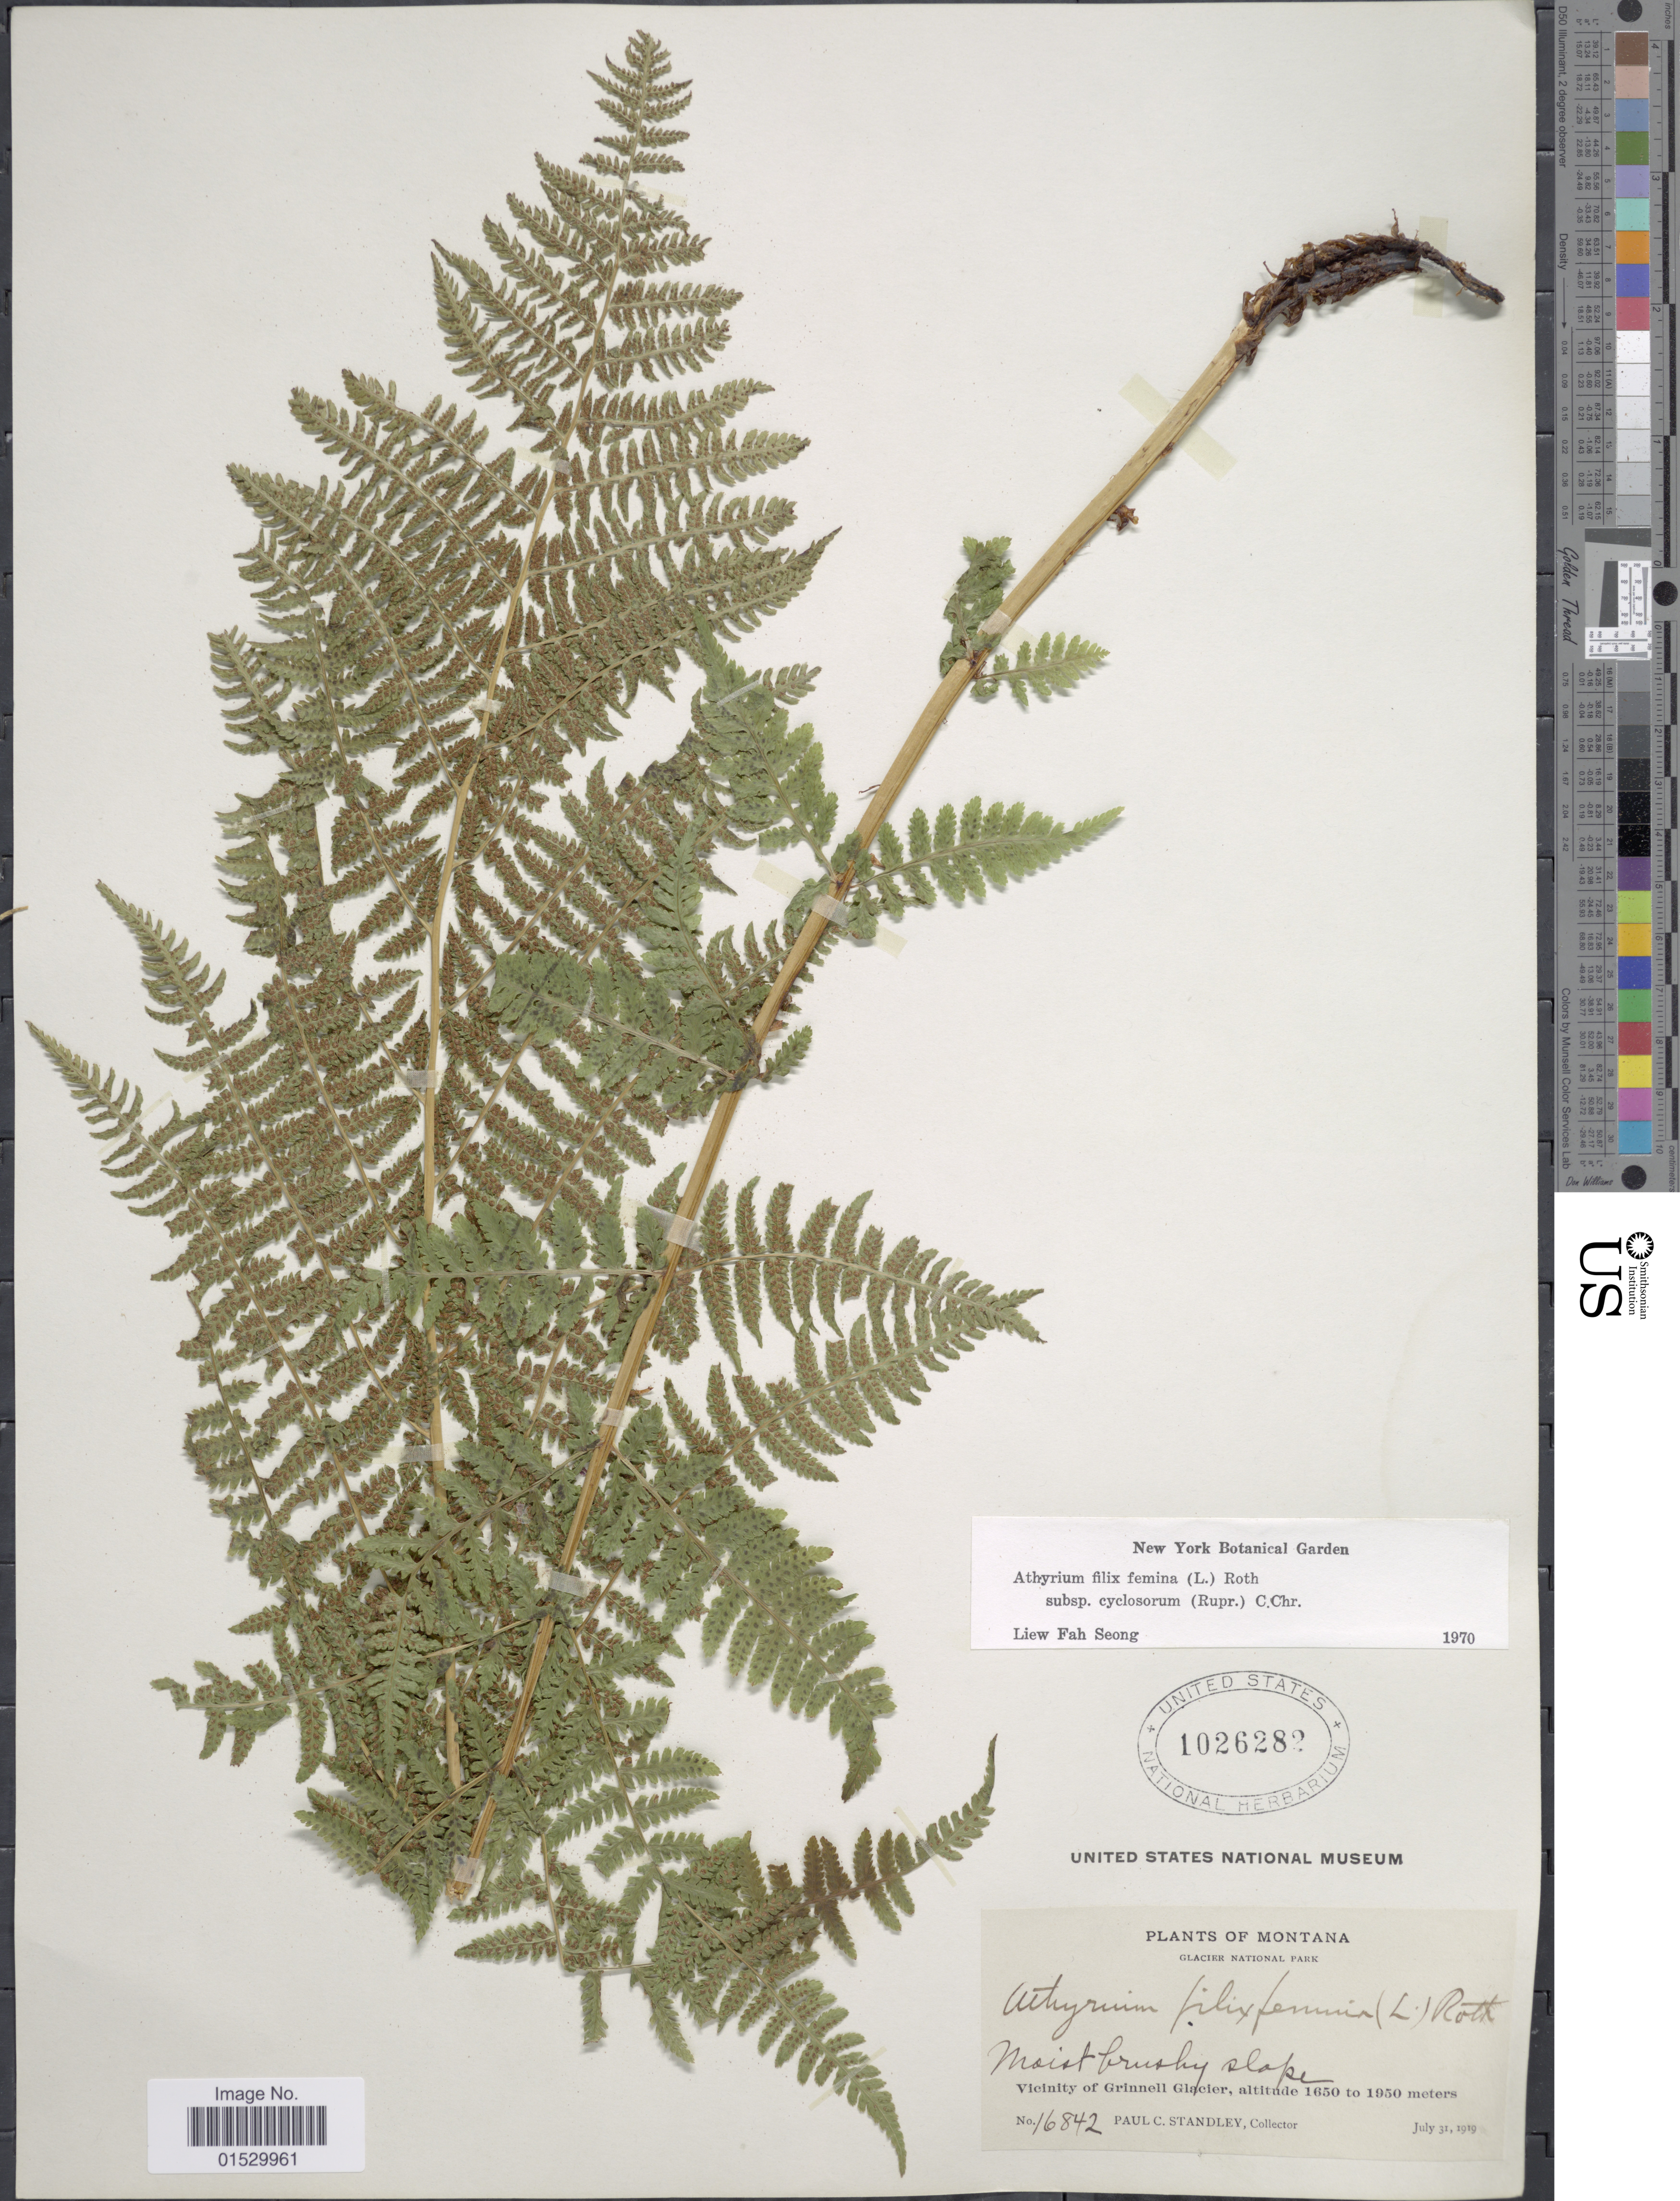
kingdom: Plantae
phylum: Tracheophyta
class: Polypodiopsida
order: Polypodiales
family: Athyriaceae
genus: Athyrium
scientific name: Athyrium filix-femina subsp. cyclosorum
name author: (Rupr.) C. Chr.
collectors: P. C. Standley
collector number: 16842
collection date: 1919-07-31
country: United States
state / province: Montana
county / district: Glacier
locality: Glacier National Park, Vicinity of Grinnell Glacier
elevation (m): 1650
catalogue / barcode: US 1026282